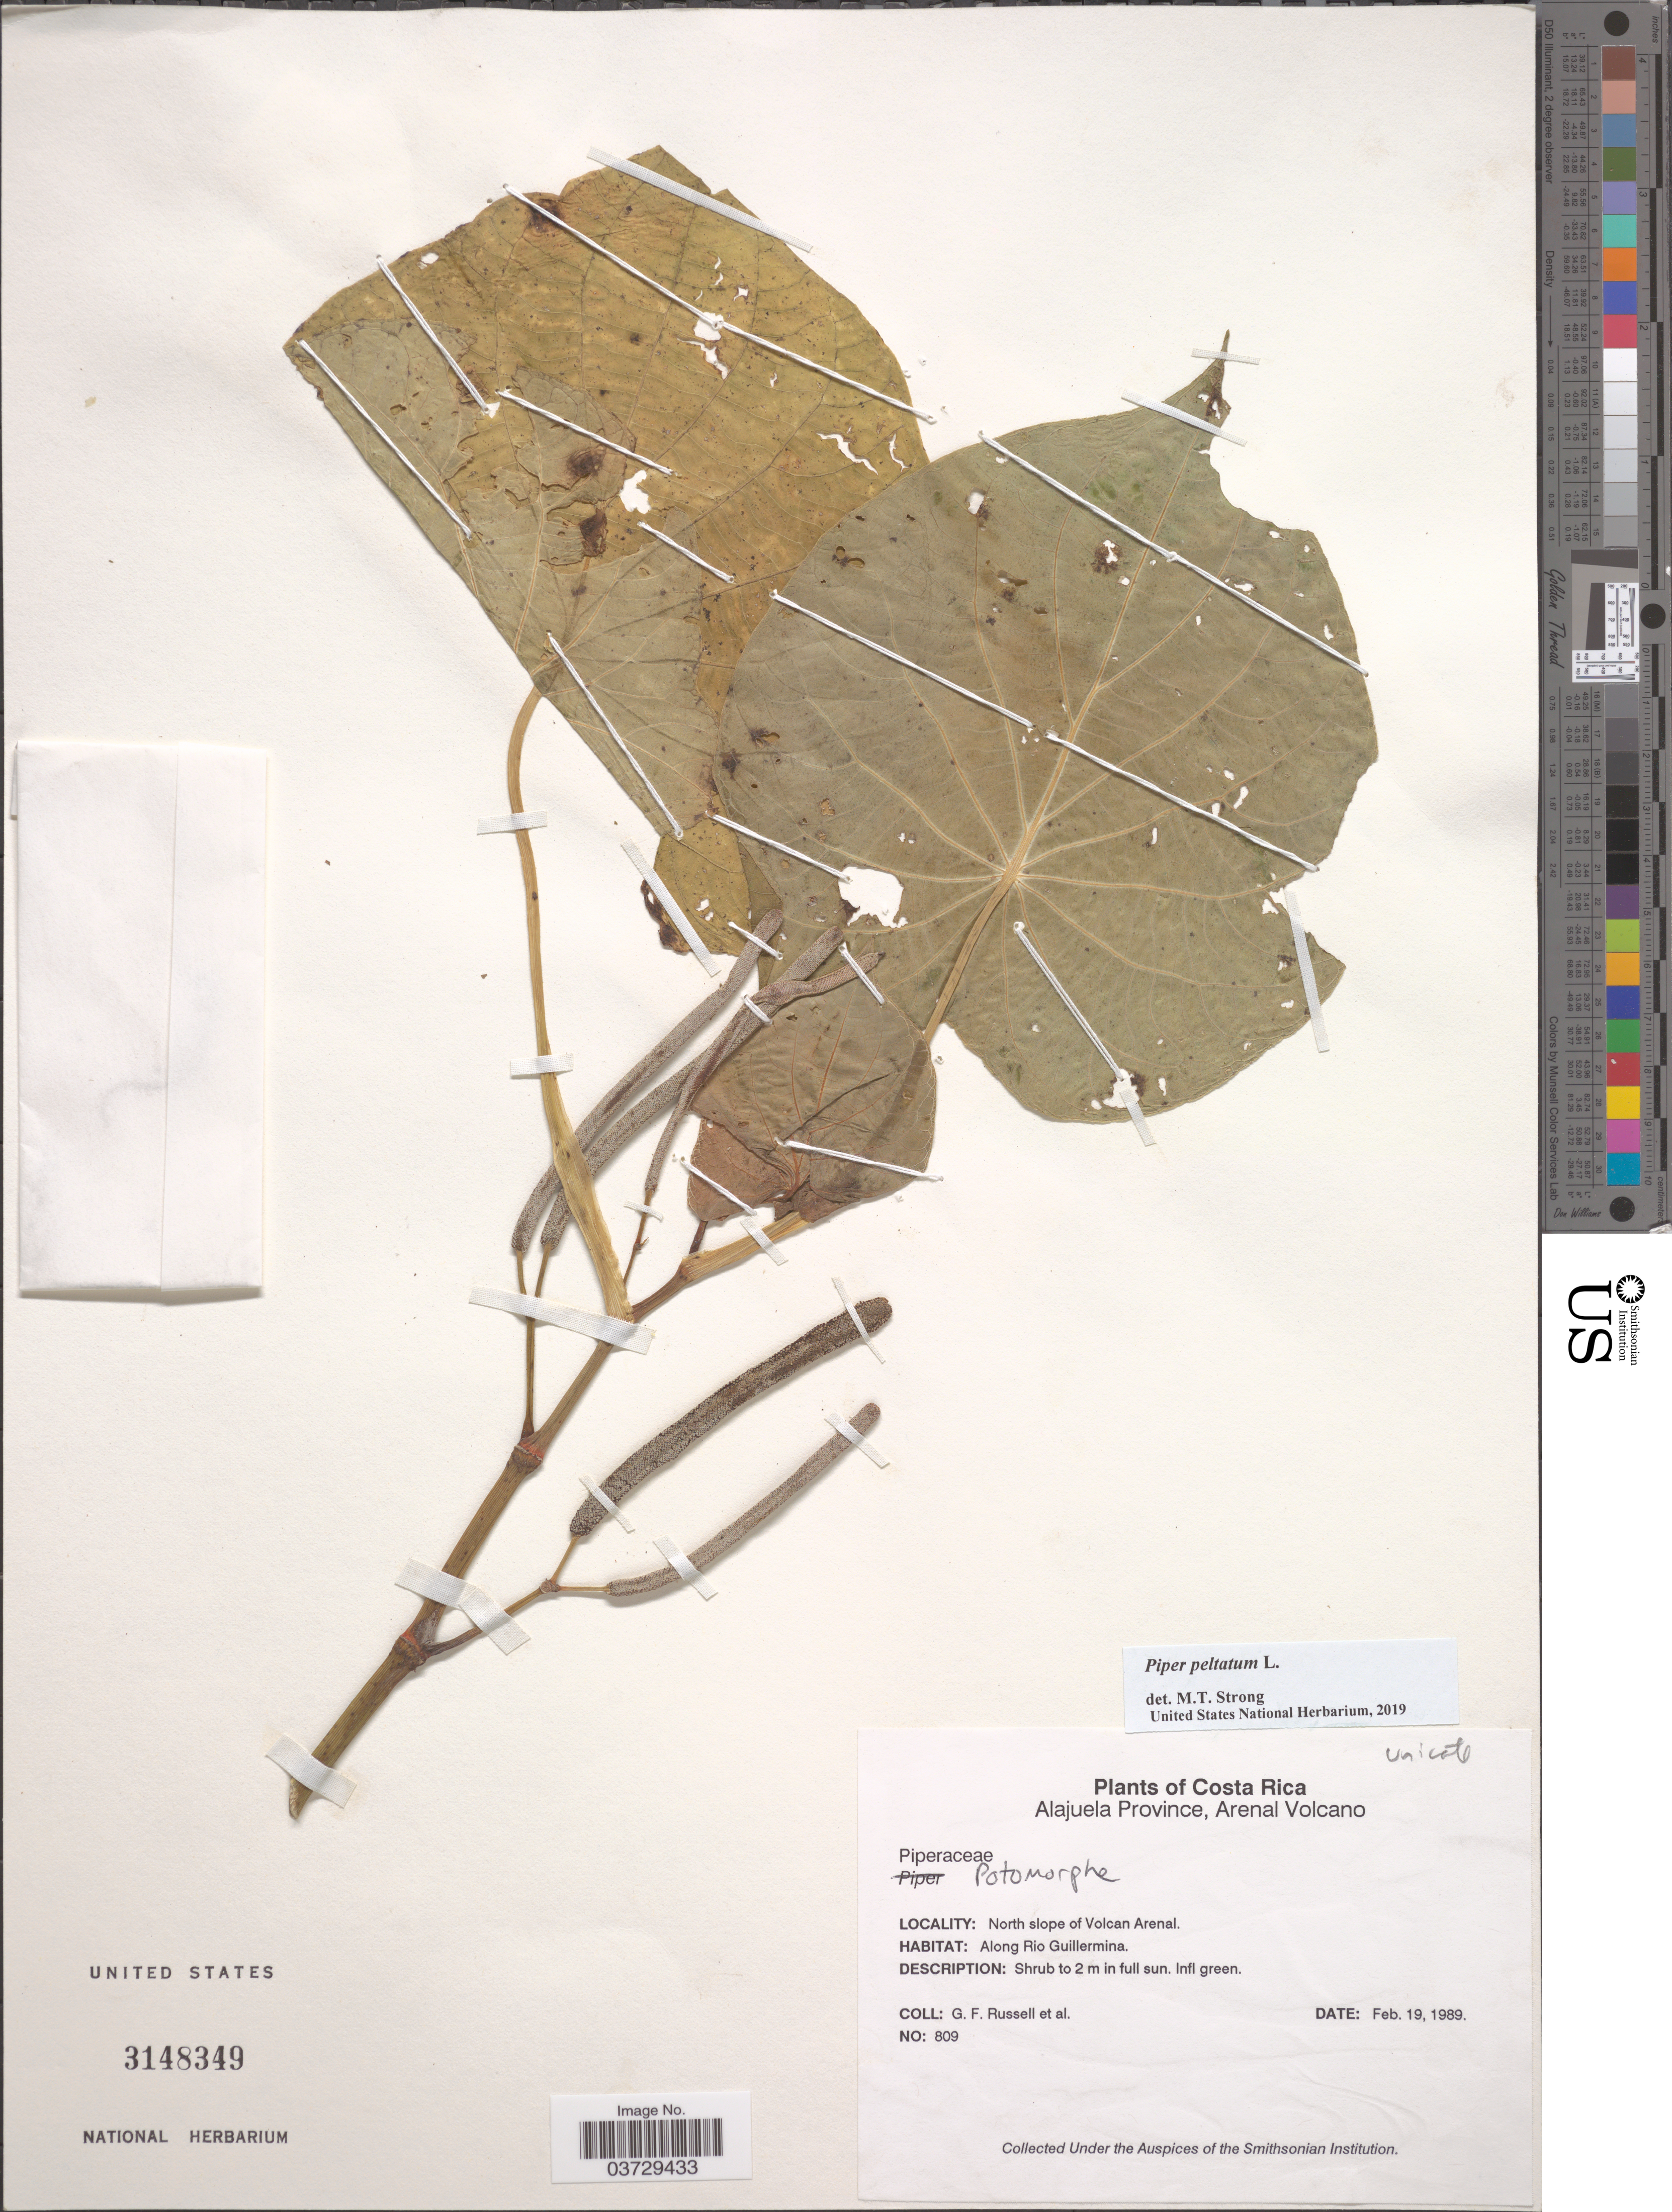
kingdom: Plantae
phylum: Tracheophyta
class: Magnoliopsida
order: Piperales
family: Piperaceae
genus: Piper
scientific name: Piper peltatum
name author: L.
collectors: G. Russell & et al.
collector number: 809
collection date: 1989-02-19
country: Costa Rica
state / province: Alajuela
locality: Arenal Volcano. North slope of Volcan Arenal. Along Rio Guillermina.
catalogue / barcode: US 3148349